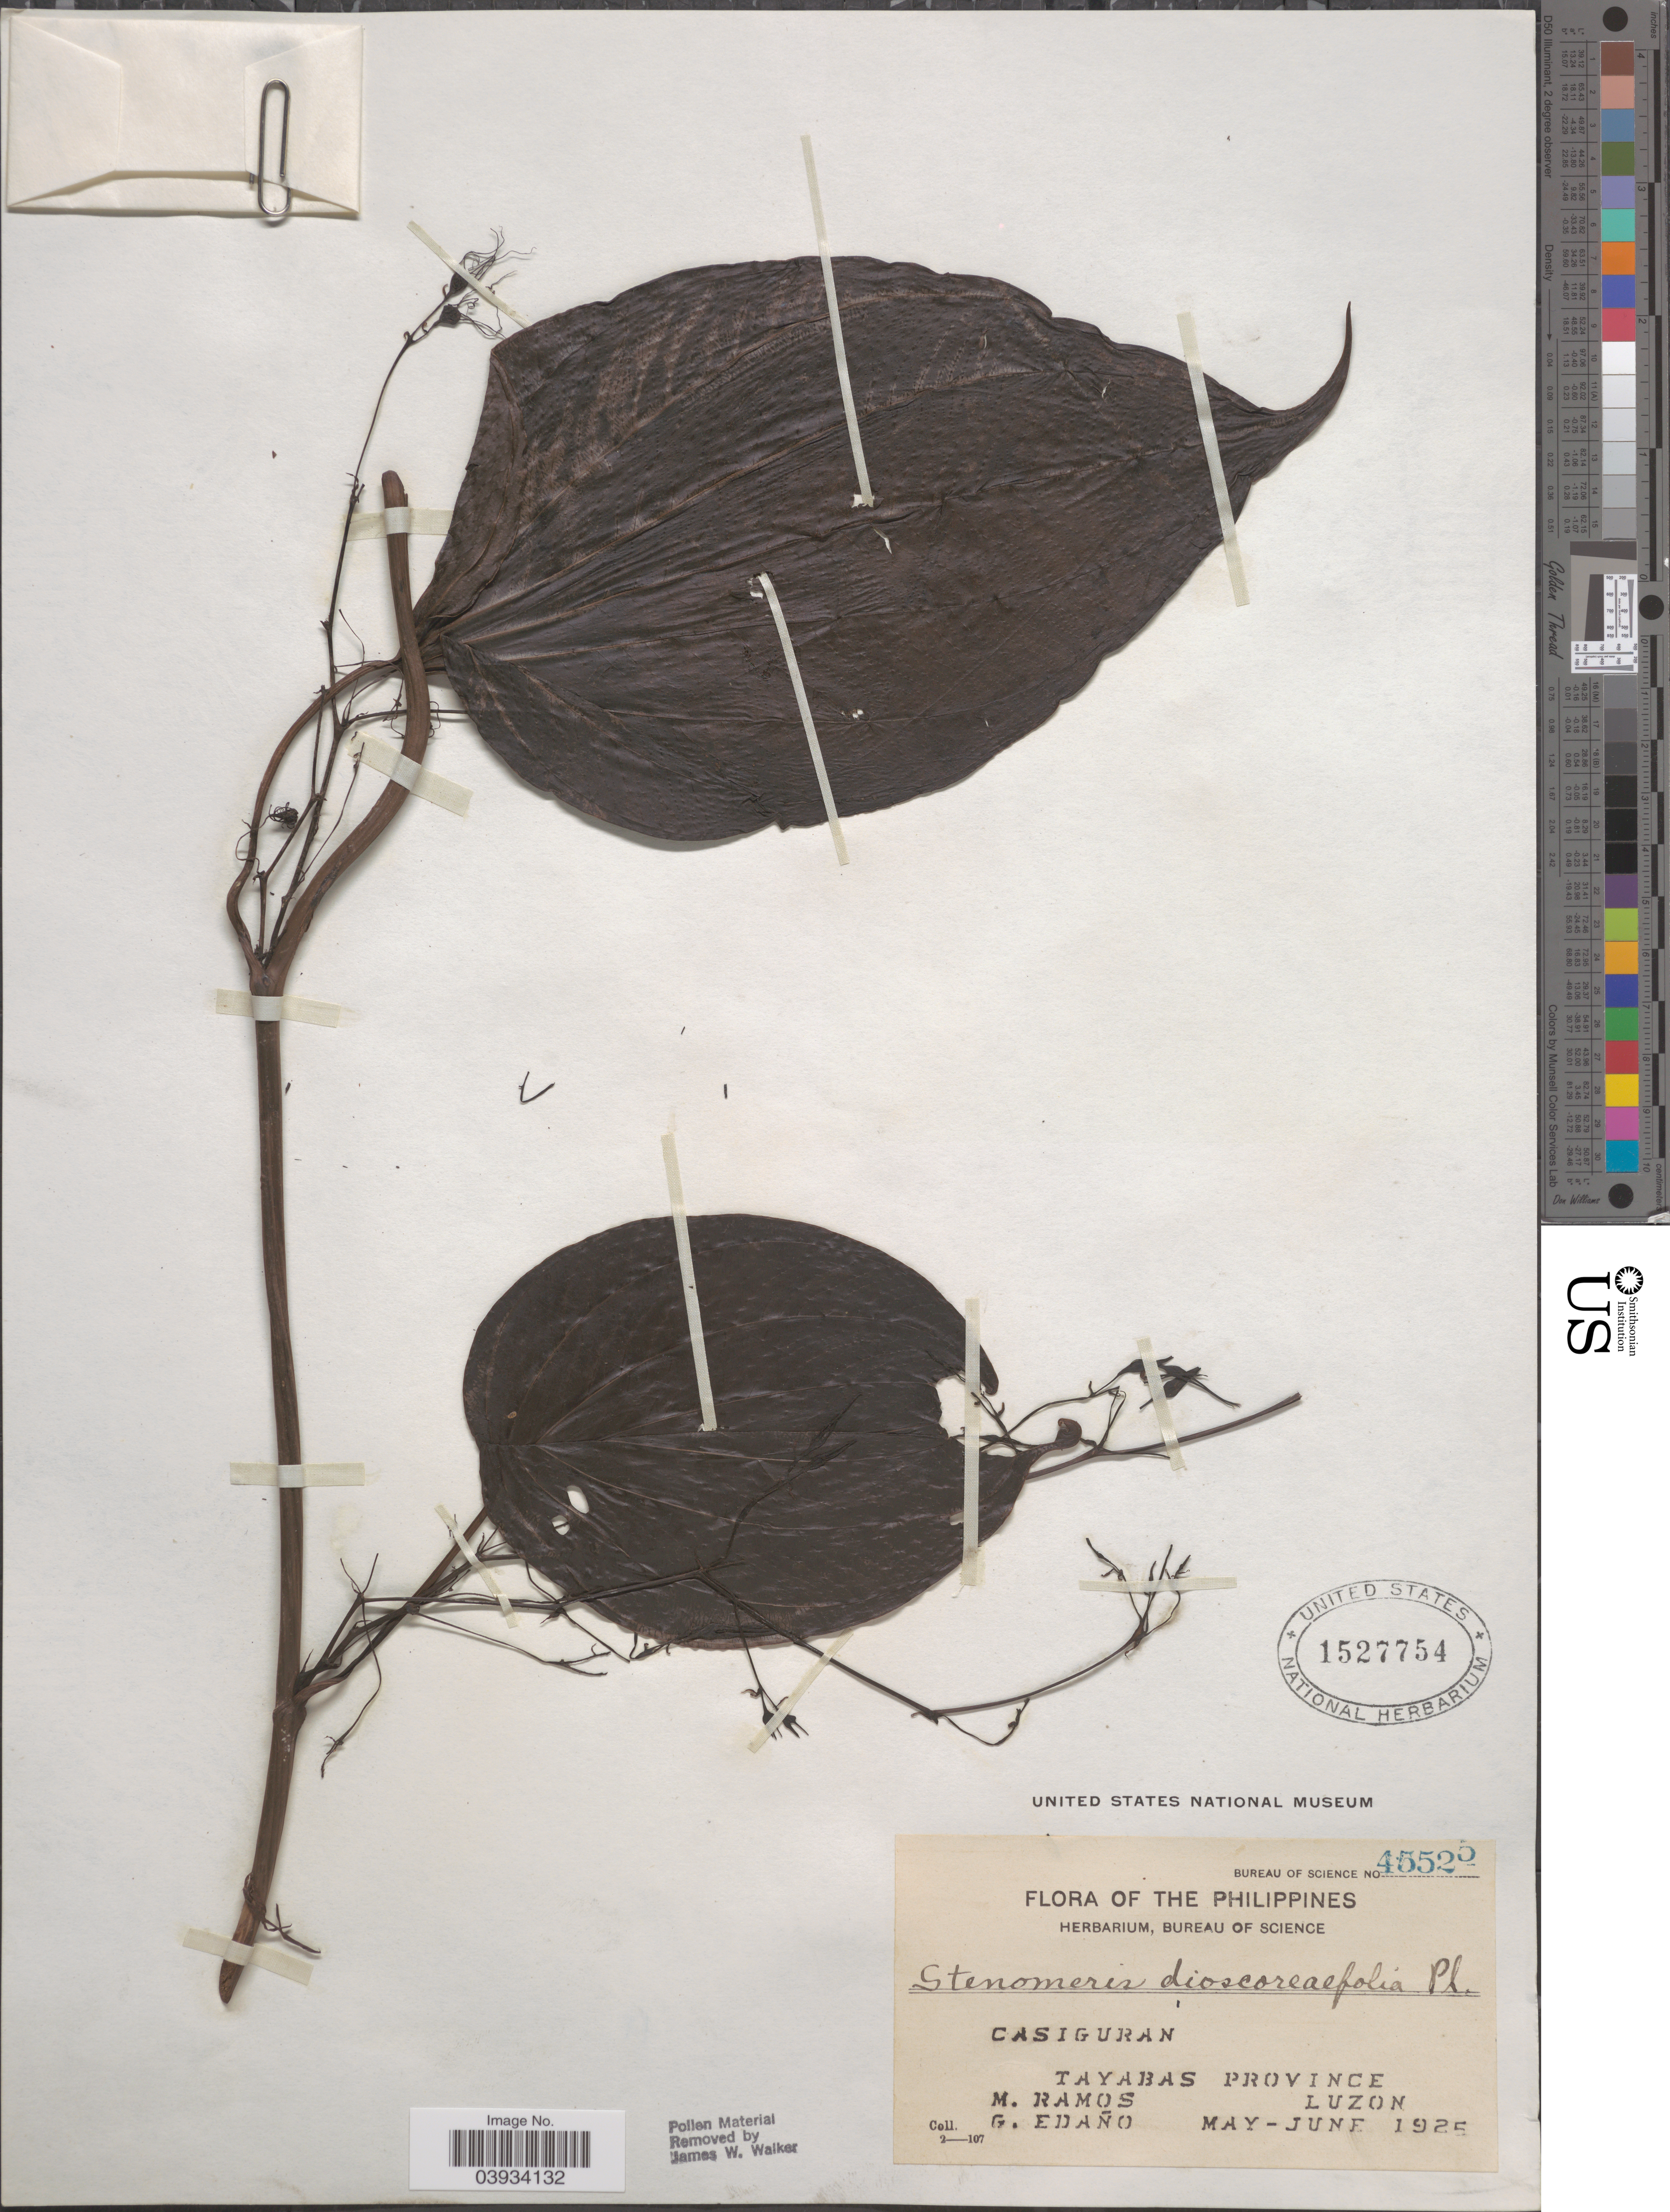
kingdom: Plantae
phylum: Tracheophyta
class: Liliopsida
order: Dioscoreales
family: Dioscoreaceae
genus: Stenomeris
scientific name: Stenomeris dioscoreifolia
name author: Planch.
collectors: M. Ramos & G. Edaño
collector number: Bureau of Science 45525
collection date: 1925-05/1925-06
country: Philippines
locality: Casiguran. Tayabas Province. Luzon.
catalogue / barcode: US 1527754